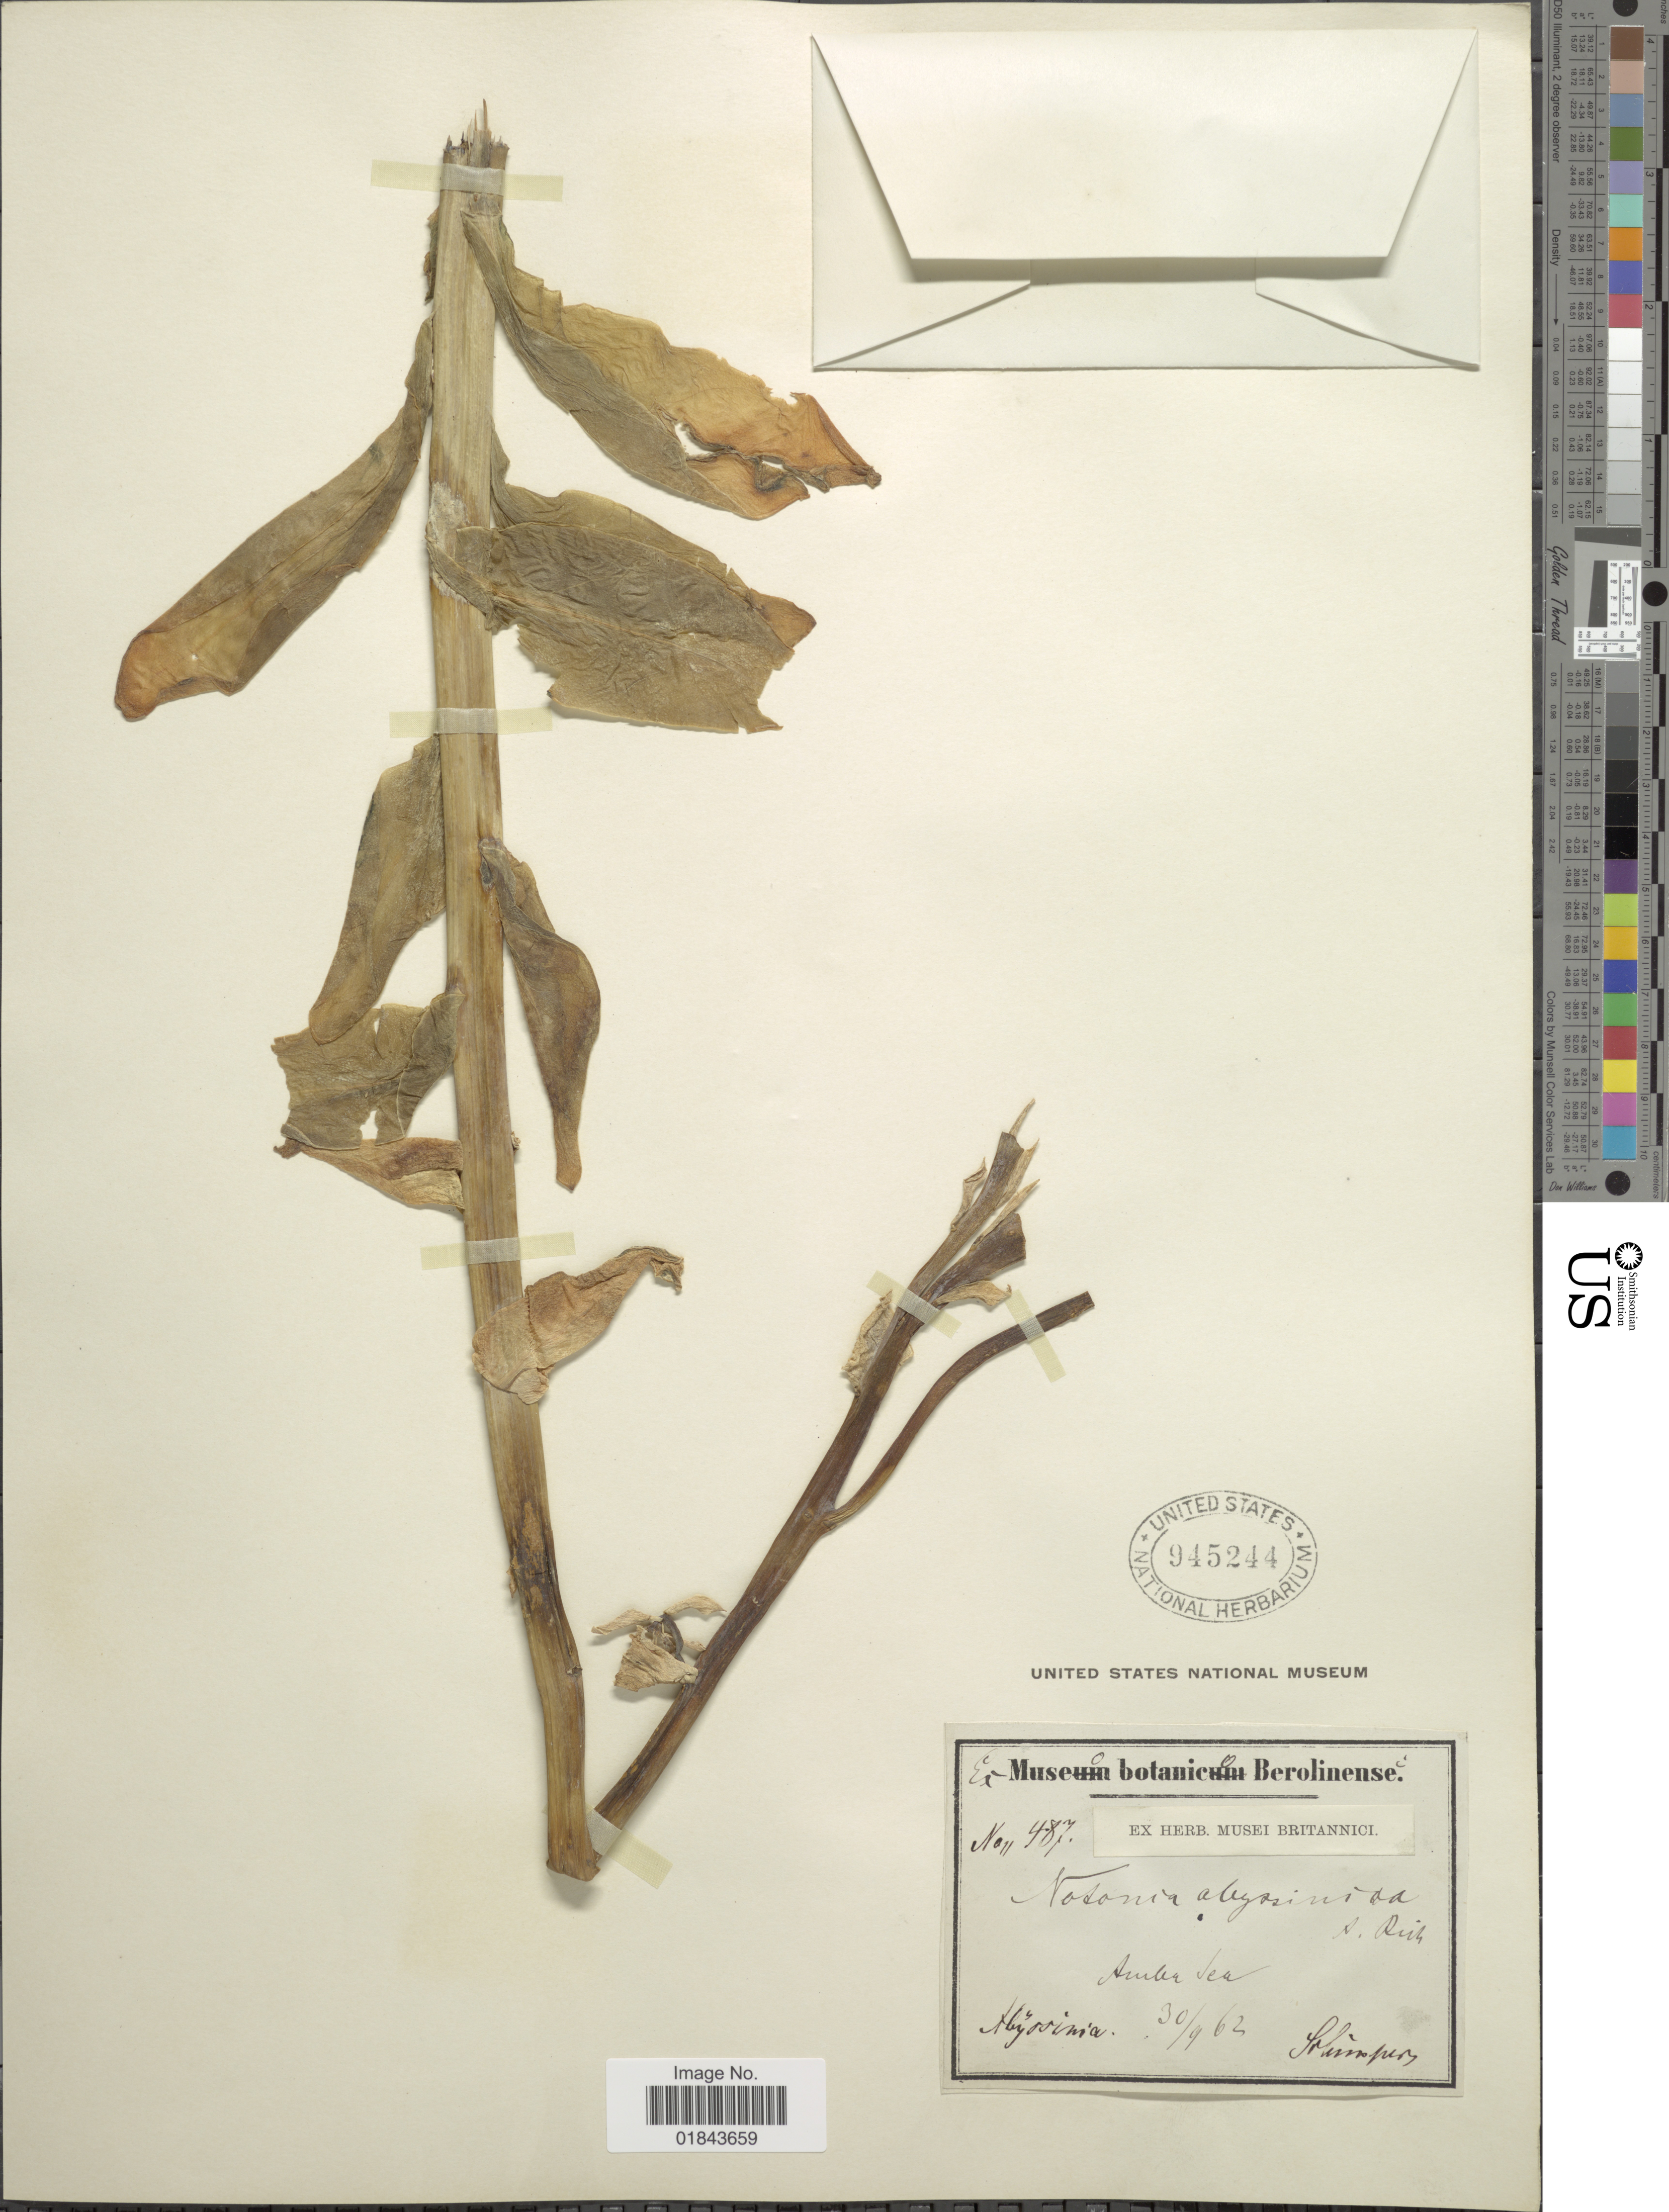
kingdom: Plantae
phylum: Tracheophyta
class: Magnoliopsida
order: Asterales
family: Asteraceae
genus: Notonia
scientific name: Notonia abyssinica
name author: A. Rich.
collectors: -. Schimper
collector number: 487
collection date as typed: Transcribed d/m/y: 30/9/62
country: Eritrea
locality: Amber sea . Abyssinia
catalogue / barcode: US 945244